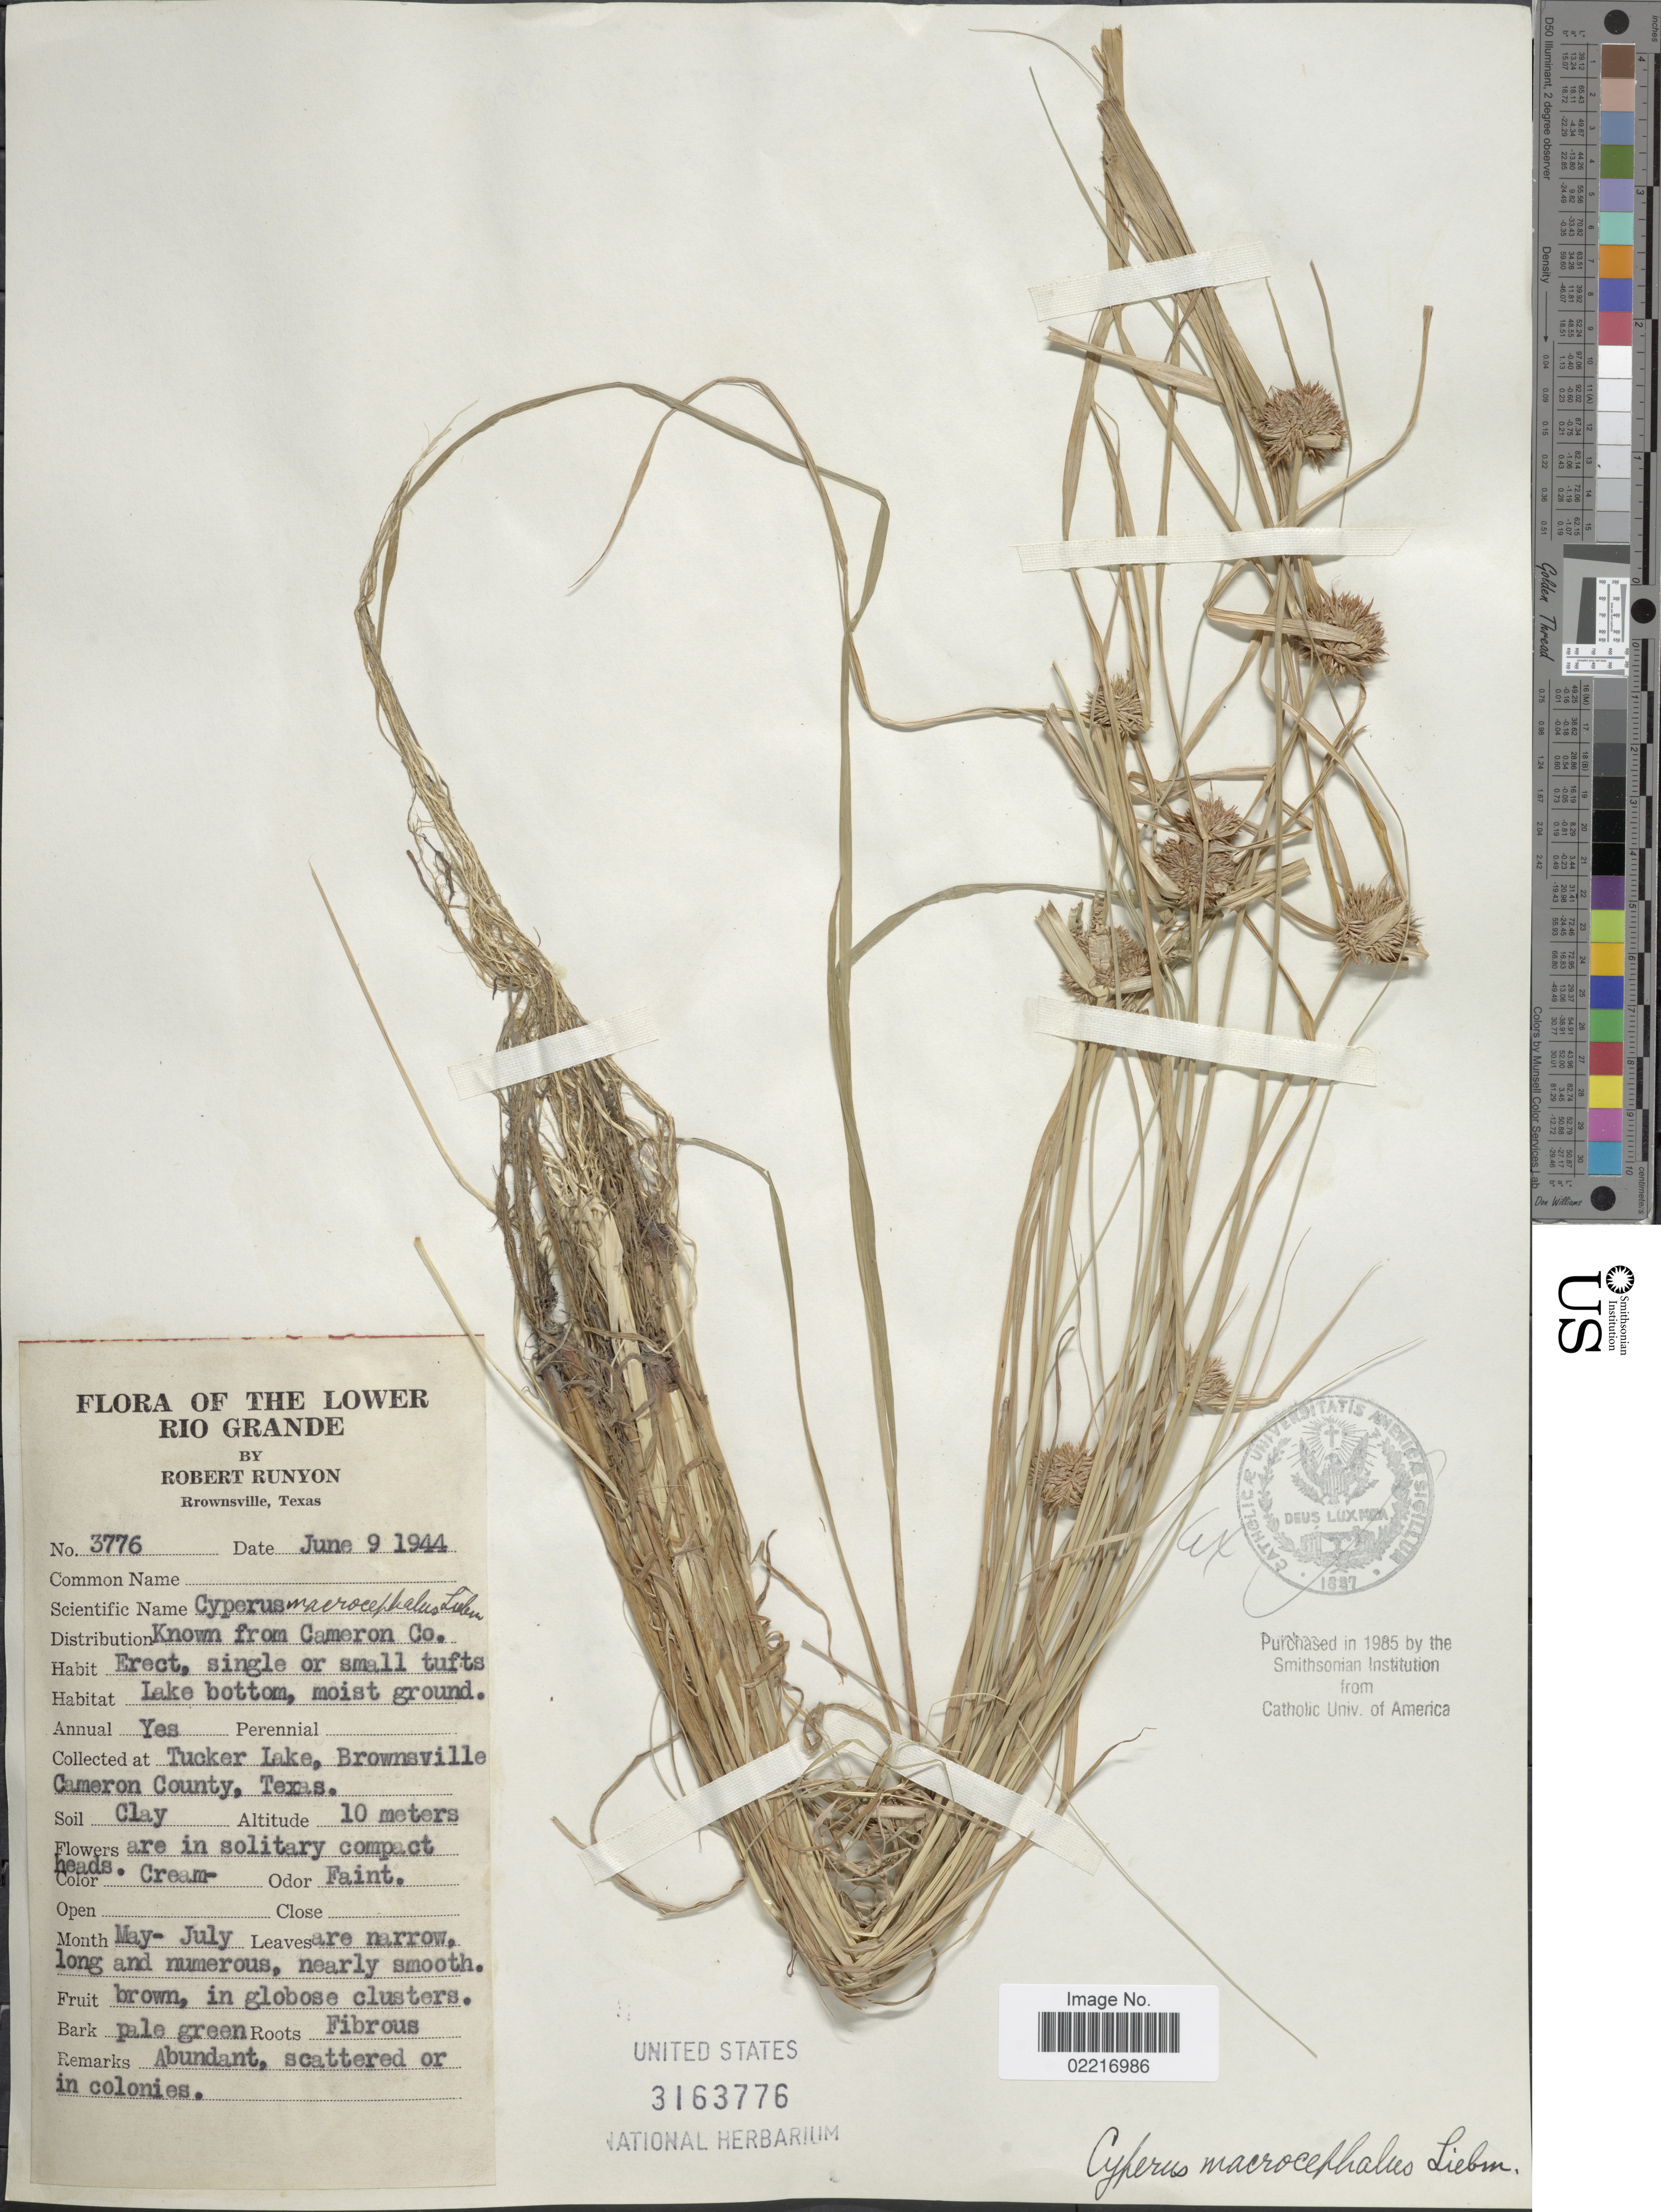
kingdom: Plantae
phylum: Tracheophyta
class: Liliopsida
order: Poales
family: Cyperaceae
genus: Cyperus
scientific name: Cyperus conglobatus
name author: Humb. ex Link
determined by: Strong, Mark T., (BOT), Smithsonian Institution - National Museum of Natural History (UNITED STATES)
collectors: R. Runyon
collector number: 3776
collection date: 1944-06-09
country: United States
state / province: Texas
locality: The Lower Rio Grande, Tucker Lake, Brownsville Cameron County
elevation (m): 10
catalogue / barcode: US 3163776